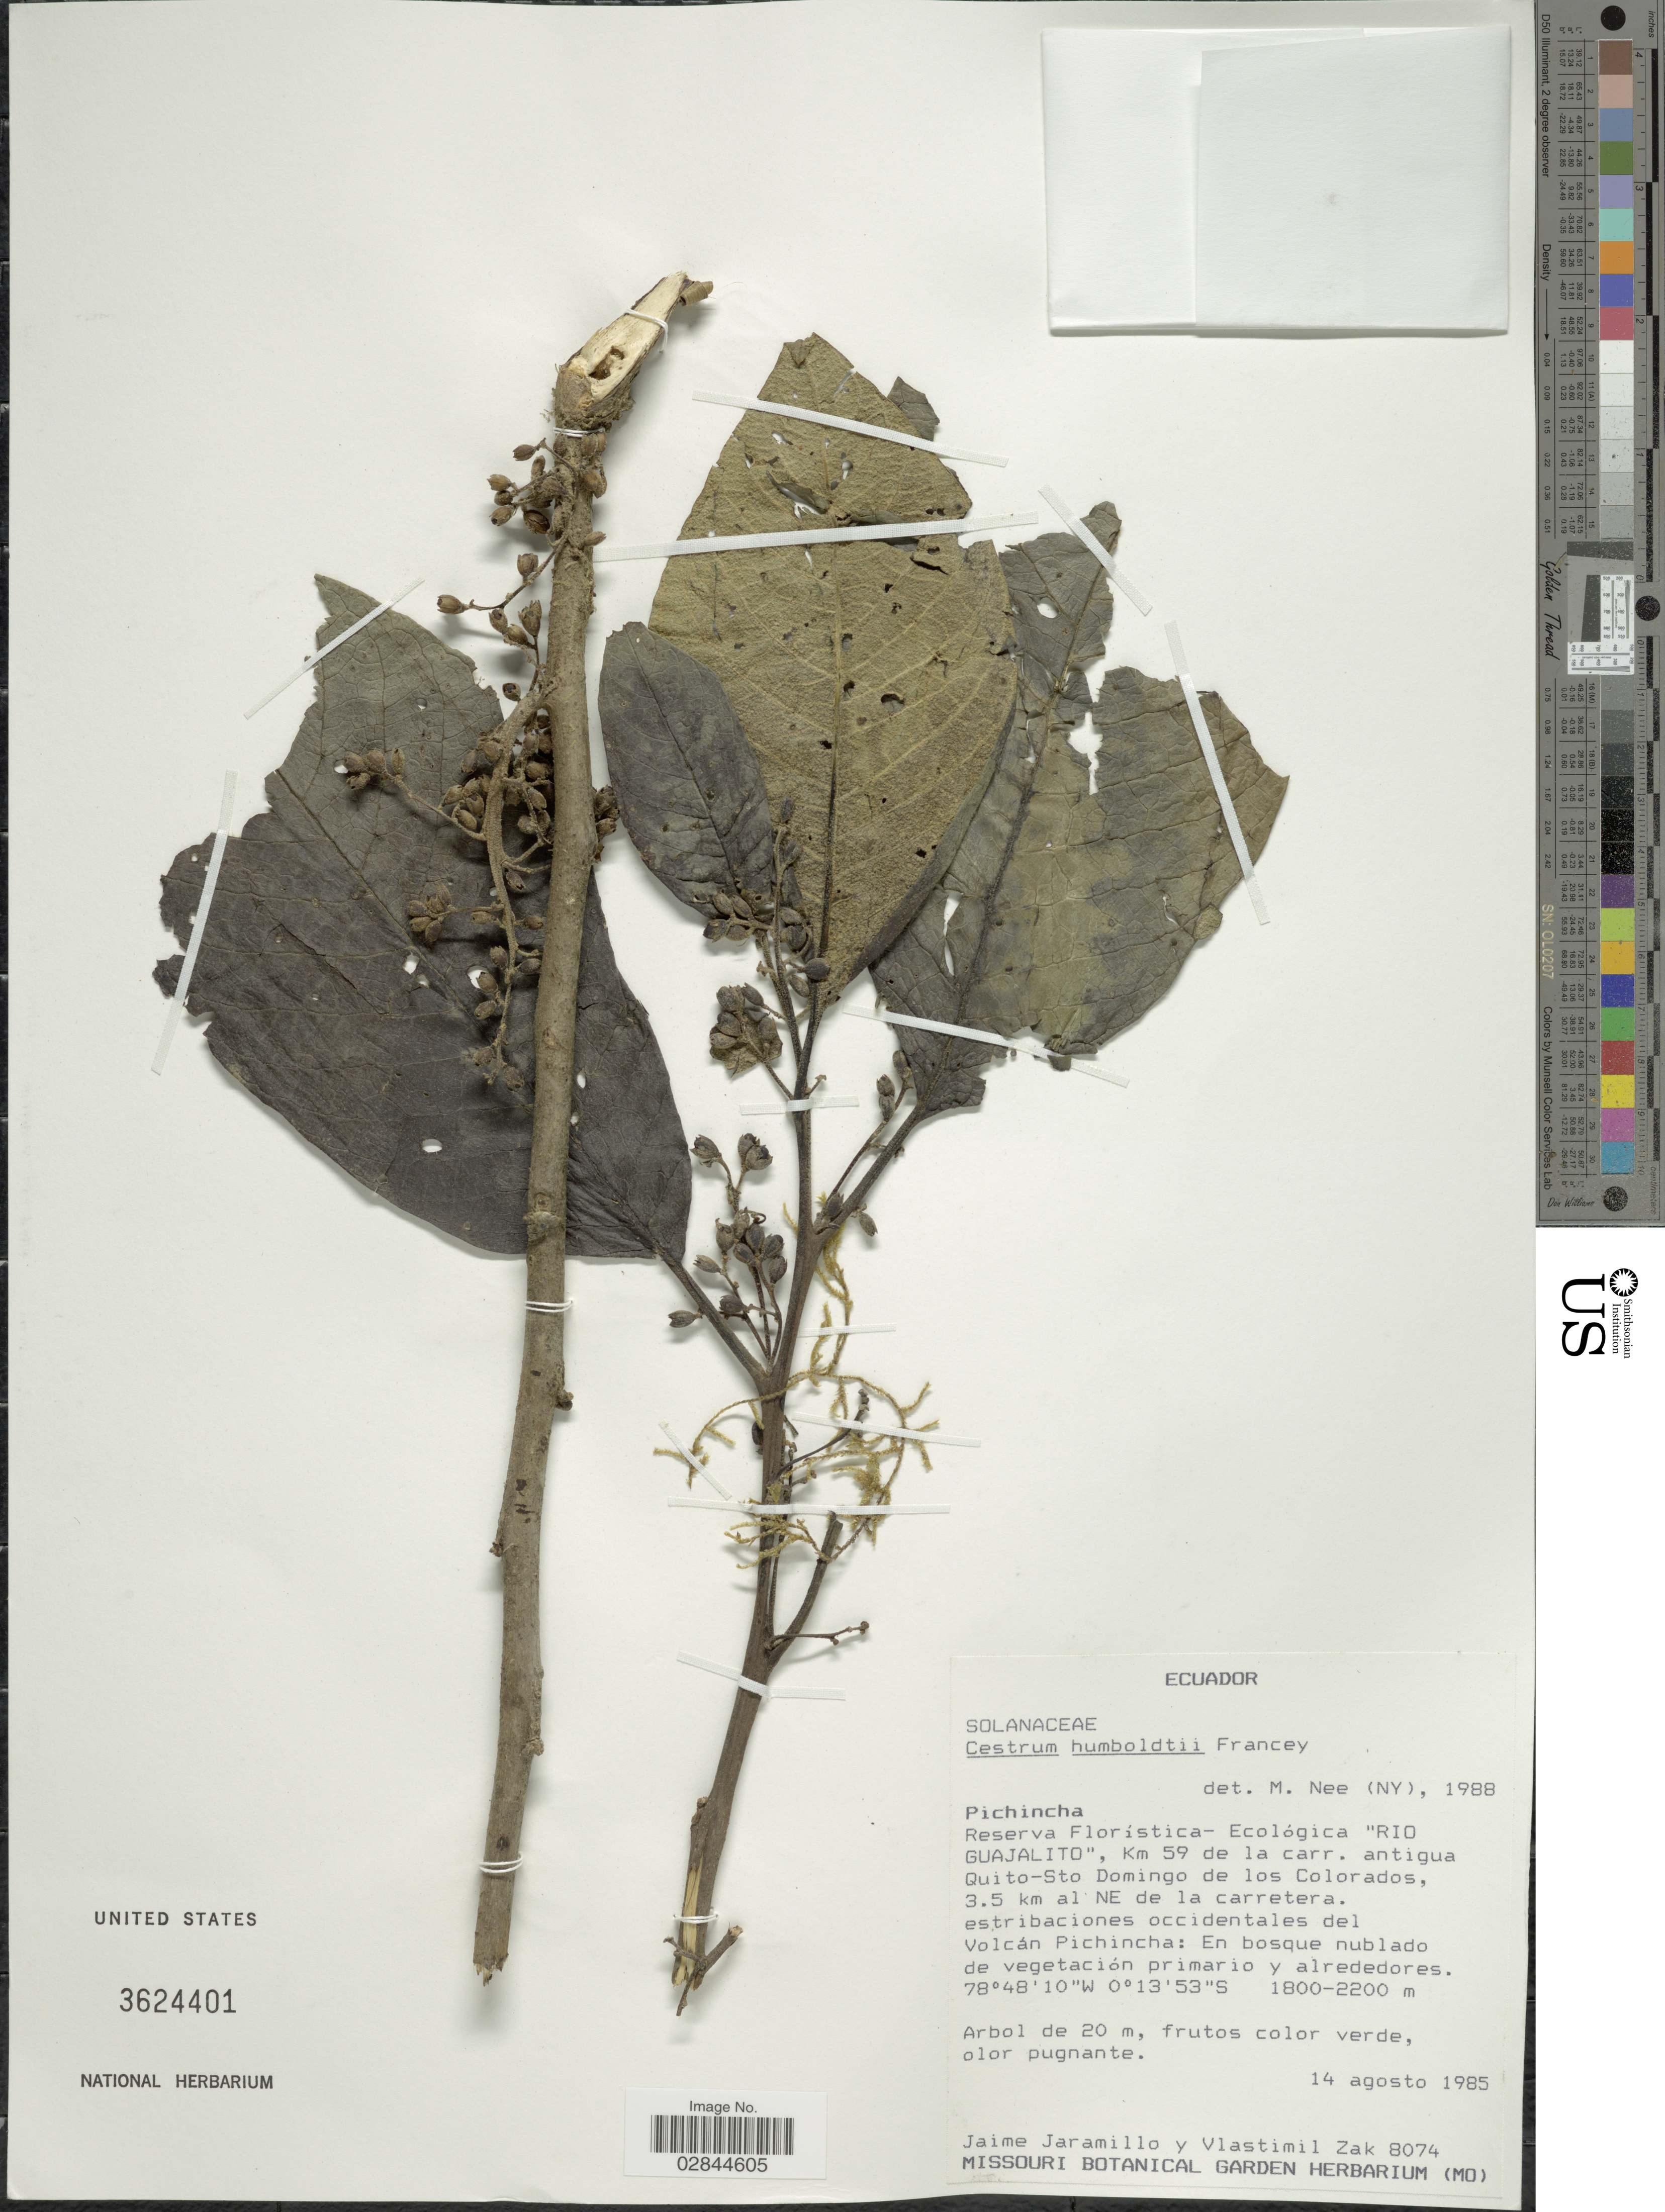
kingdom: Plantae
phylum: Tracheophyta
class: Magnoliopsida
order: Solanales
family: Solanaceae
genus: Cestrum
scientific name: Cestrum humboldtii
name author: Francey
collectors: J. Jaramillo & V. Zak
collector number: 8074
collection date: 1985-08-14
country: Ecuador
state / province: Pichincha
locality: Reserva Florística-Ecológica "Rio Guajalito", Km 59 de la carr. antigua Quito-Sto Domingo de los Colorados, 3.5 km al Ne de la carretera. Estribaciones occidentales del Volcán Pichincha.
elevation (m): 1800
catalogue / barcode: US 3624401